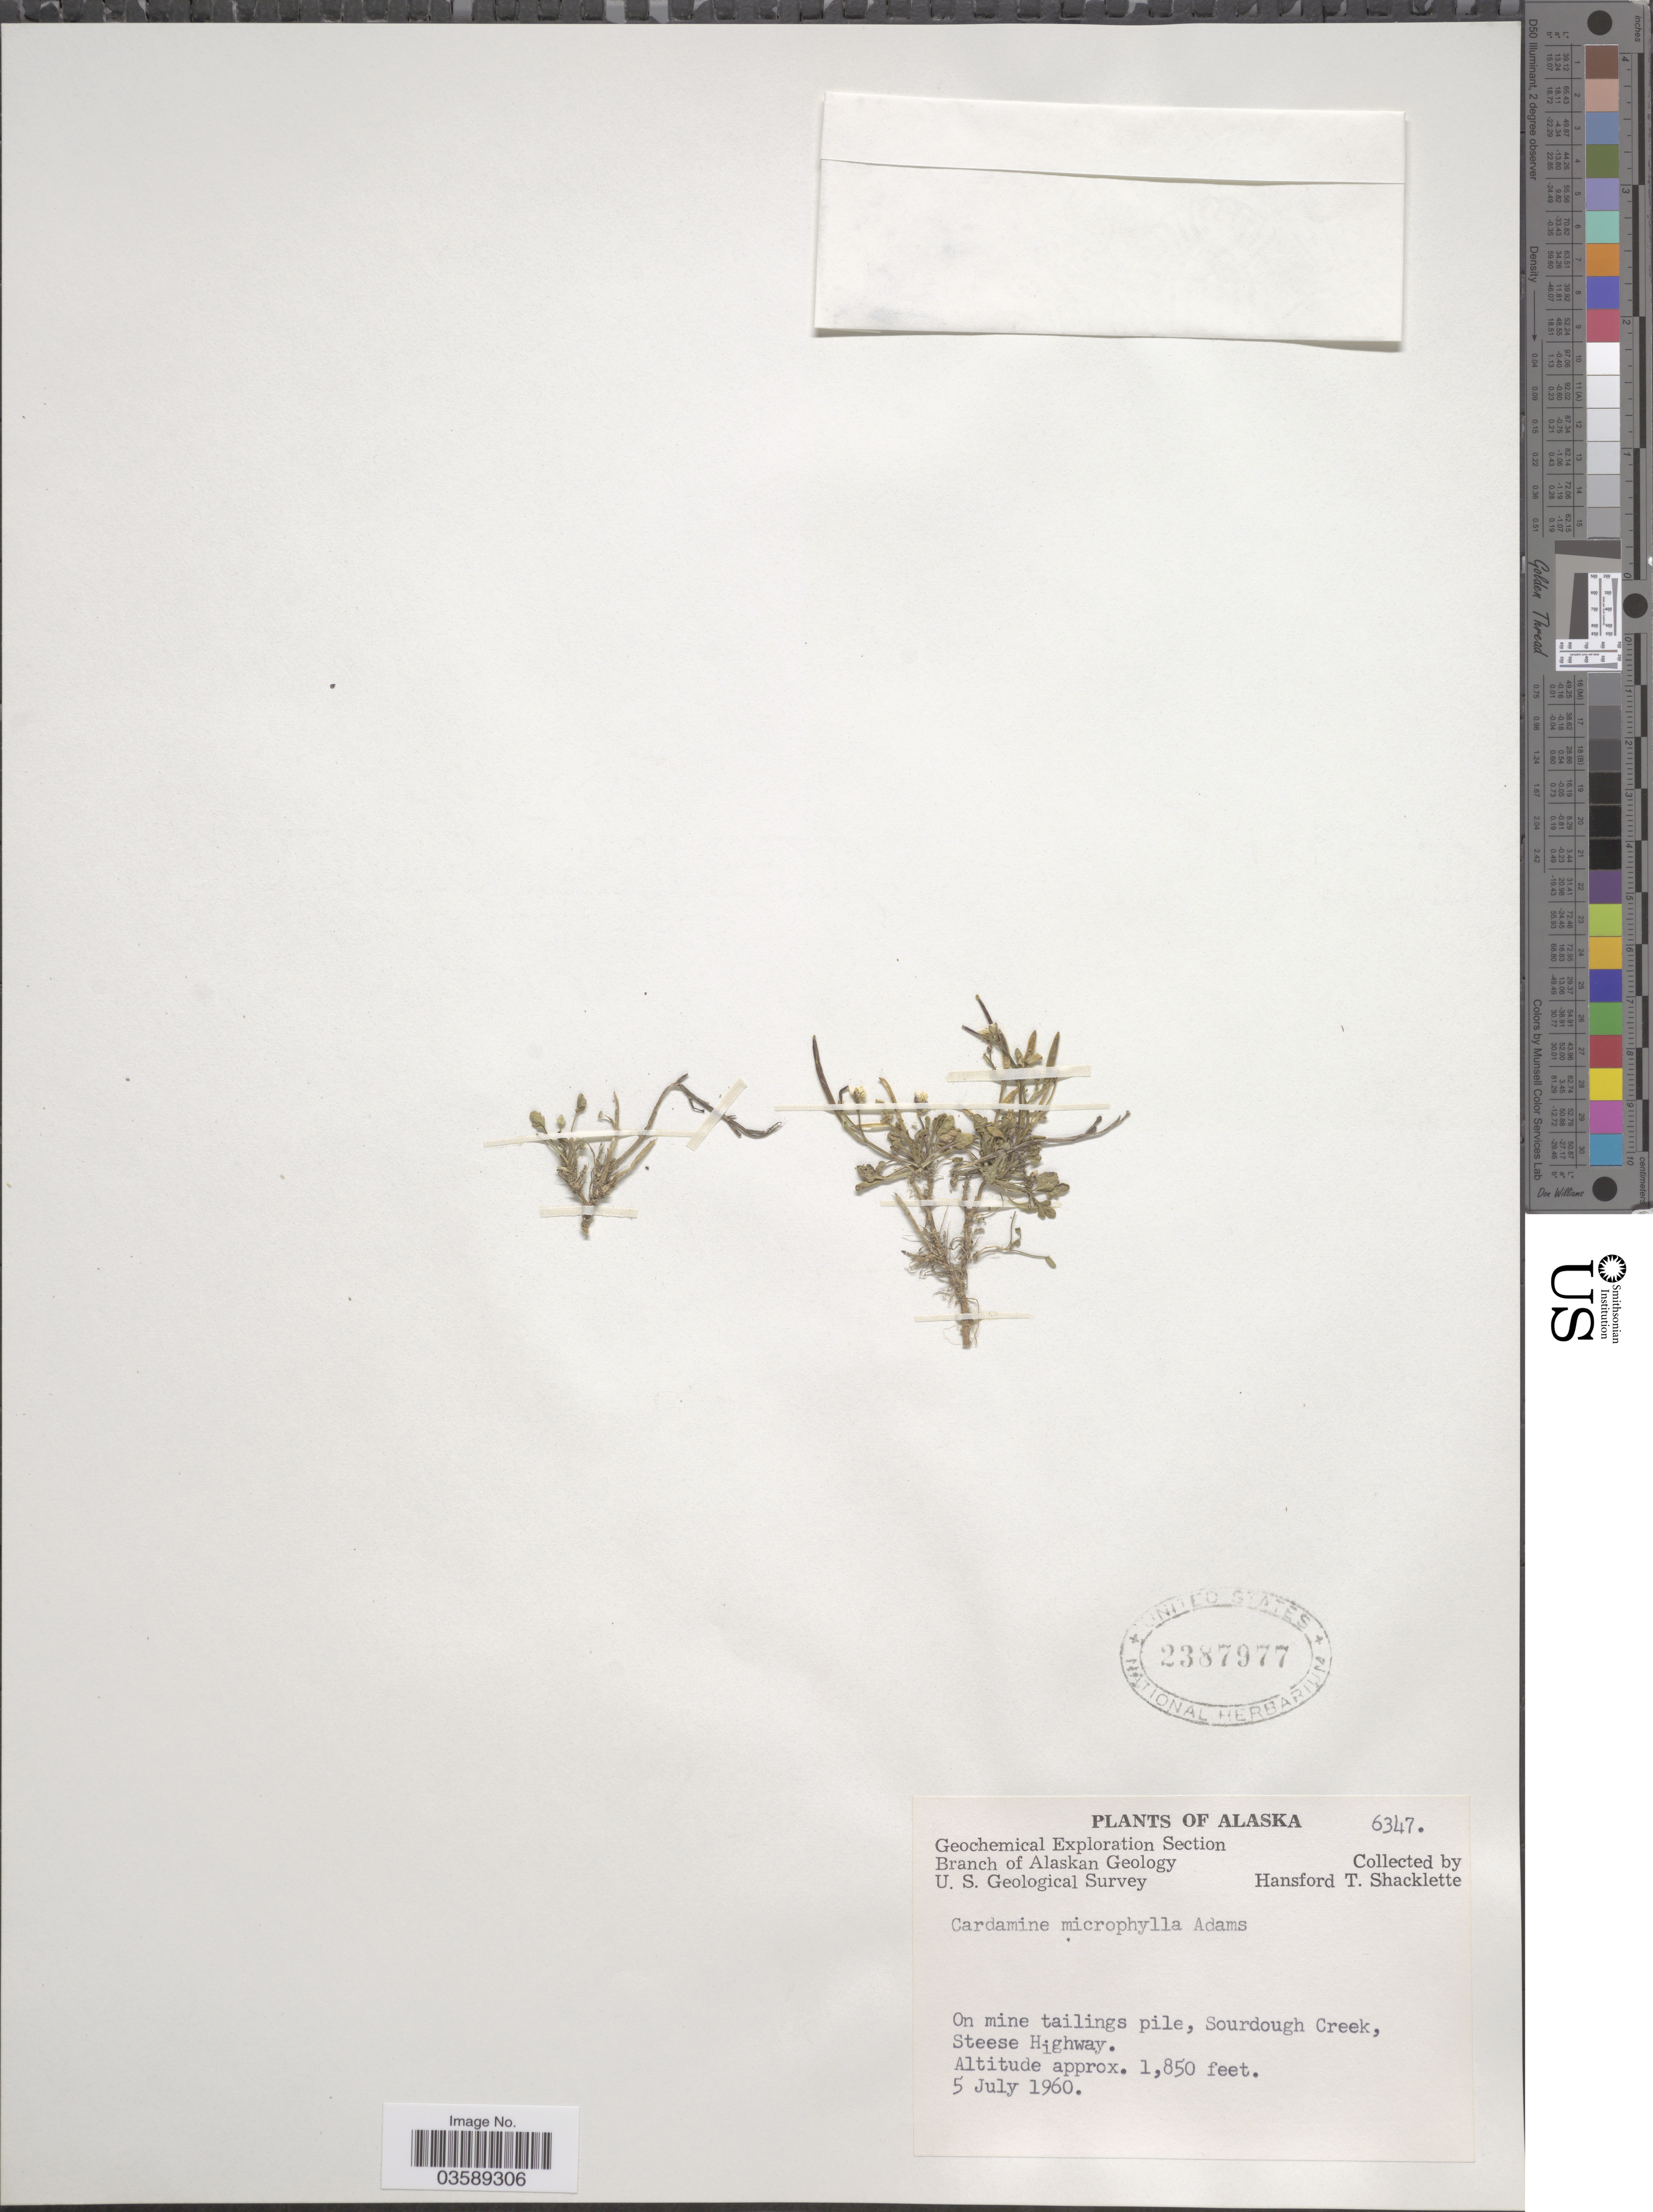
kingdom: Plantae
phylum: Tracheophyta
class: Magnoliopsida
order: Brassicales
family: Brassicaceae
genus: Cardamine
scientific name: Cardamine microphylla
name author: Adams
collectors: H. Shacklette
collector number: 6347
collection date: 1960-07-05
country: United States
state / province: Alaska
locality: Sourdough Creek, Steese Highway.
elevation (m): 564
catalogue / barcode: US 2387977